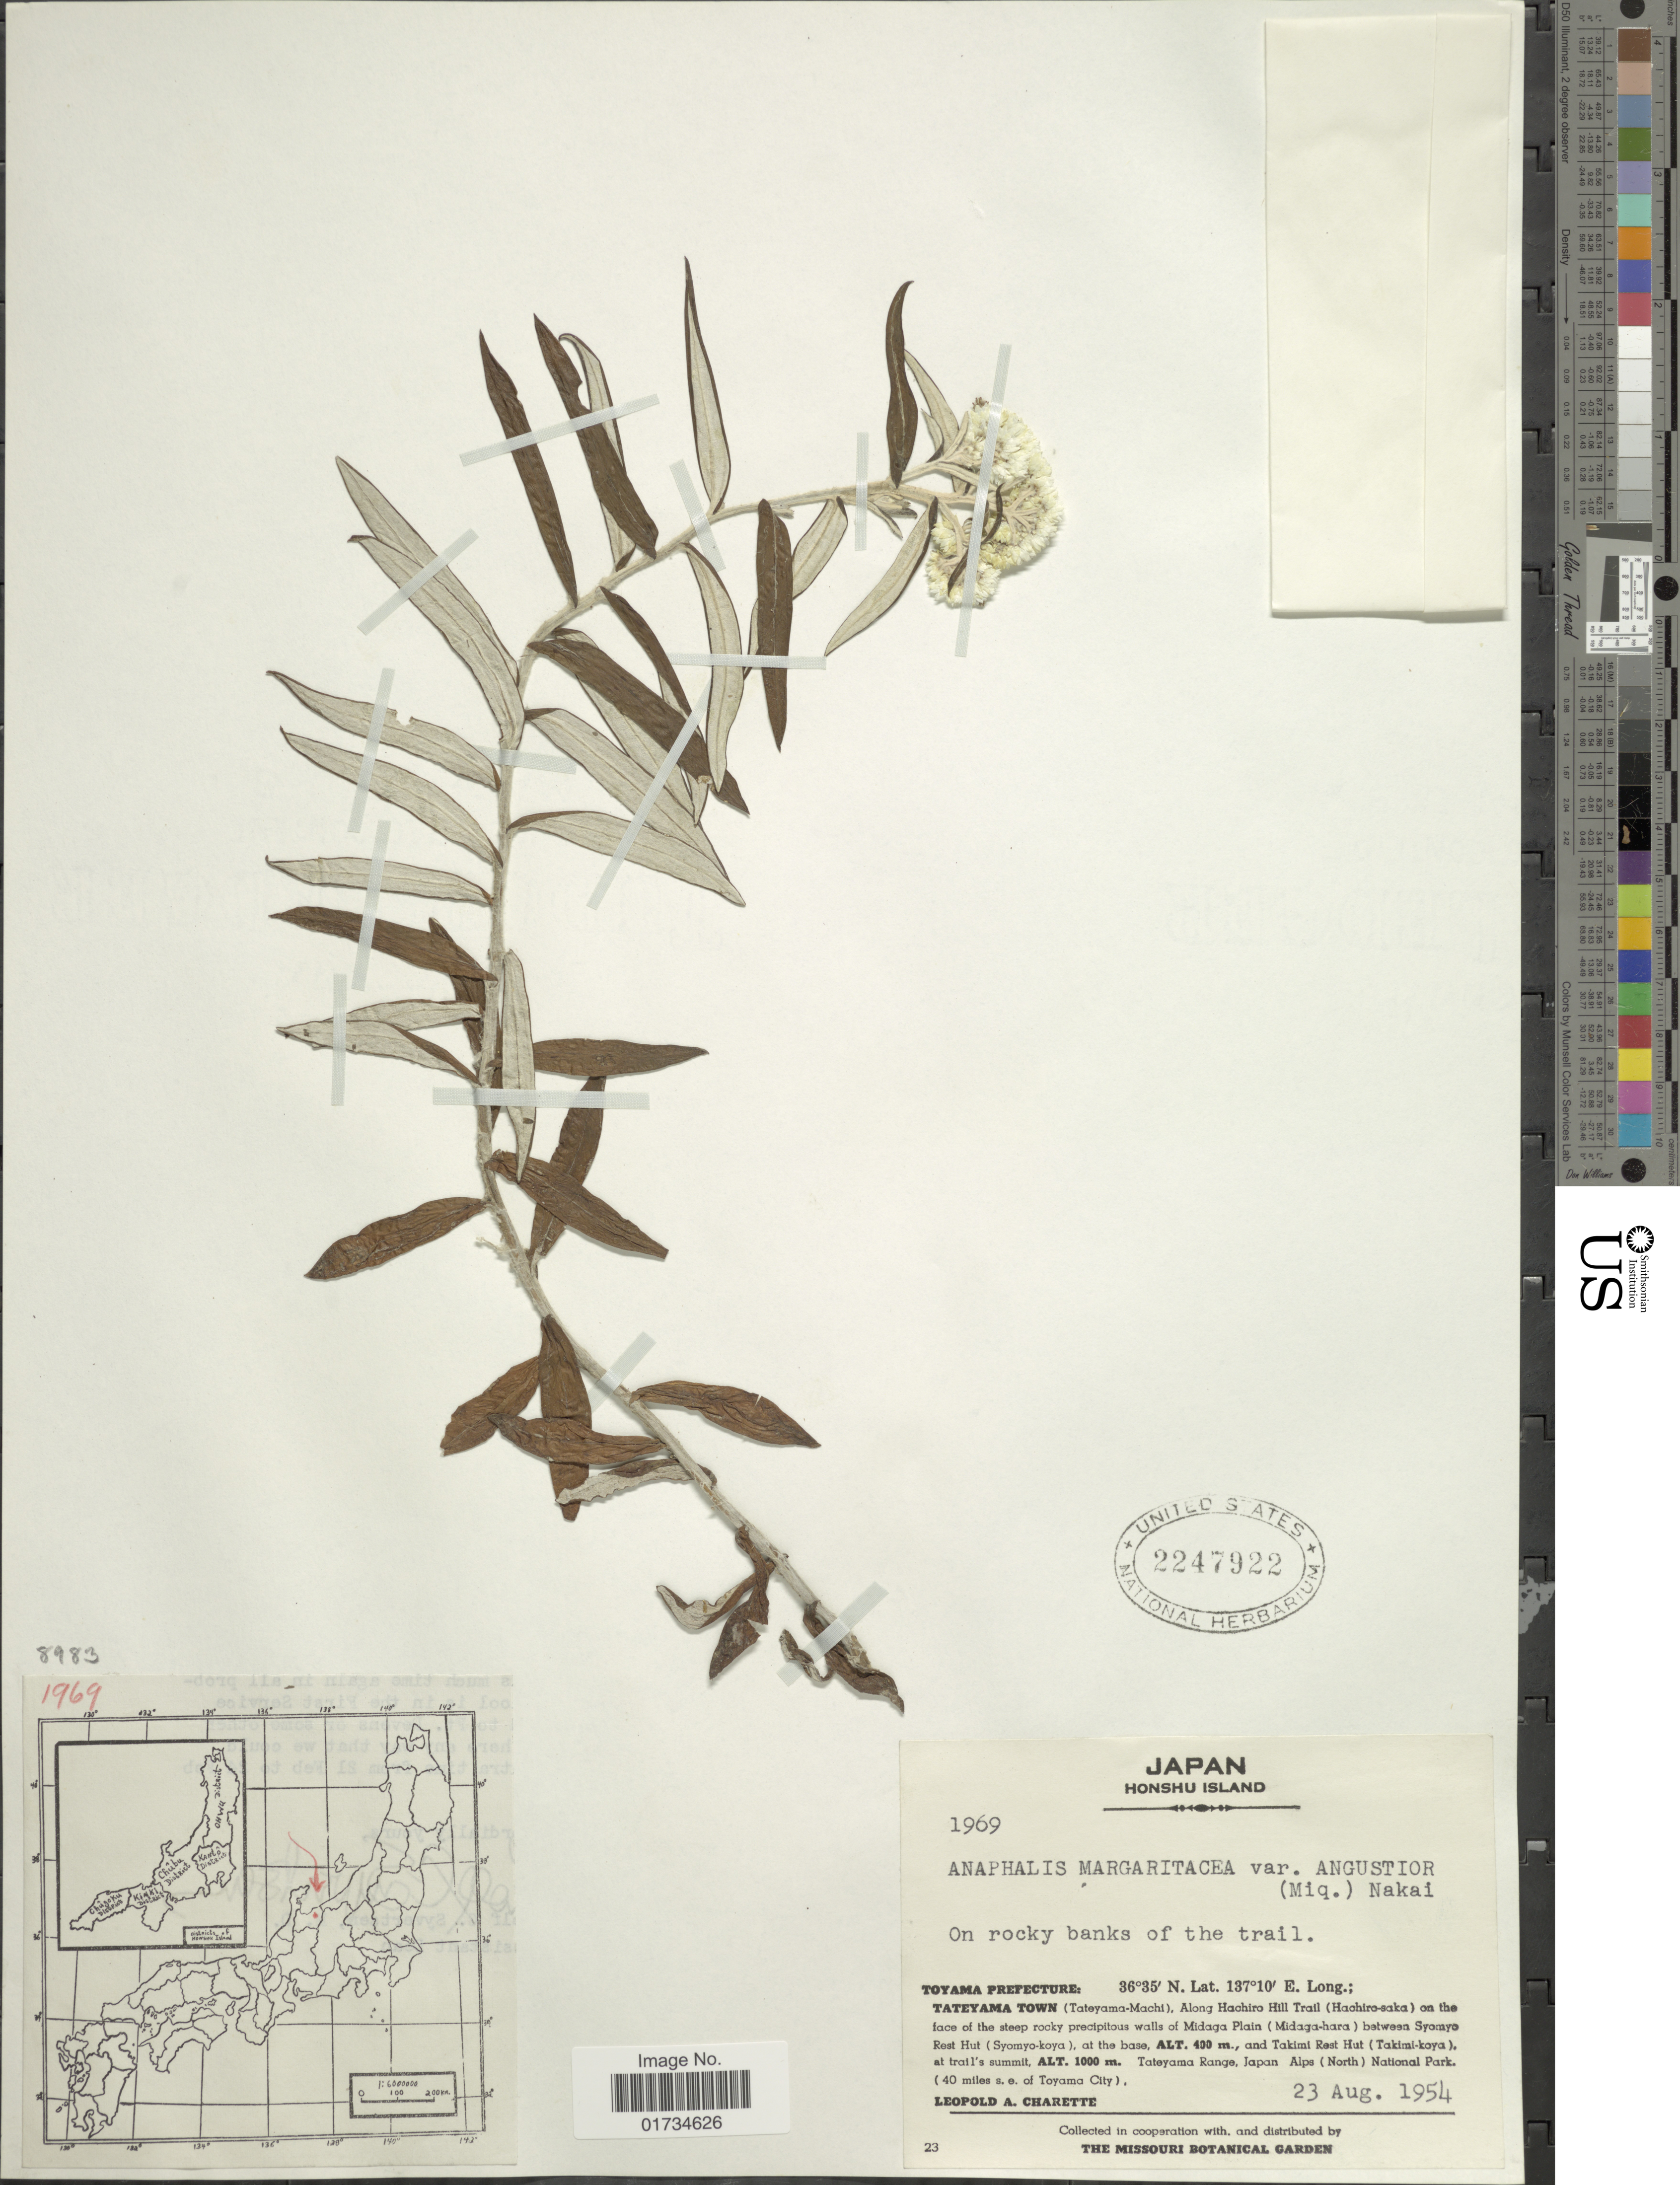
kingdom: Plantae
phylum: Tracheophyta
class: Magnoliopsida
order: Asterales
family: Asteraceae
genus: Anaphalis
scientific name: Anaphalis margaritacea var. angustifolia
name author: (Franch. & Sav.) Hayata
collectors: L. A. Charette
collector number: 1969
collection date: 1954-08-23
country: Japan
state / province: Toyama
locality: Japan. Honshu Island. Toyama Prefecture. Tateyama Town (Tateyama-Machi), Along Hachiro Hill Trail (Hachiro-saka) on the face of the steep rocky precipitous walls of Midaga Plain (Midaga-hara_ between Syomyo Rest Hut (Syomyho-koya), at the base and Takimi Rest Hut (Takimi-koya). at trail's summit. Tateyama Range, Japan Alps (North) National Park. (40 miles s.e. of Toyama City)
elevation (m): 400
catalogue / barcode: US 2247922